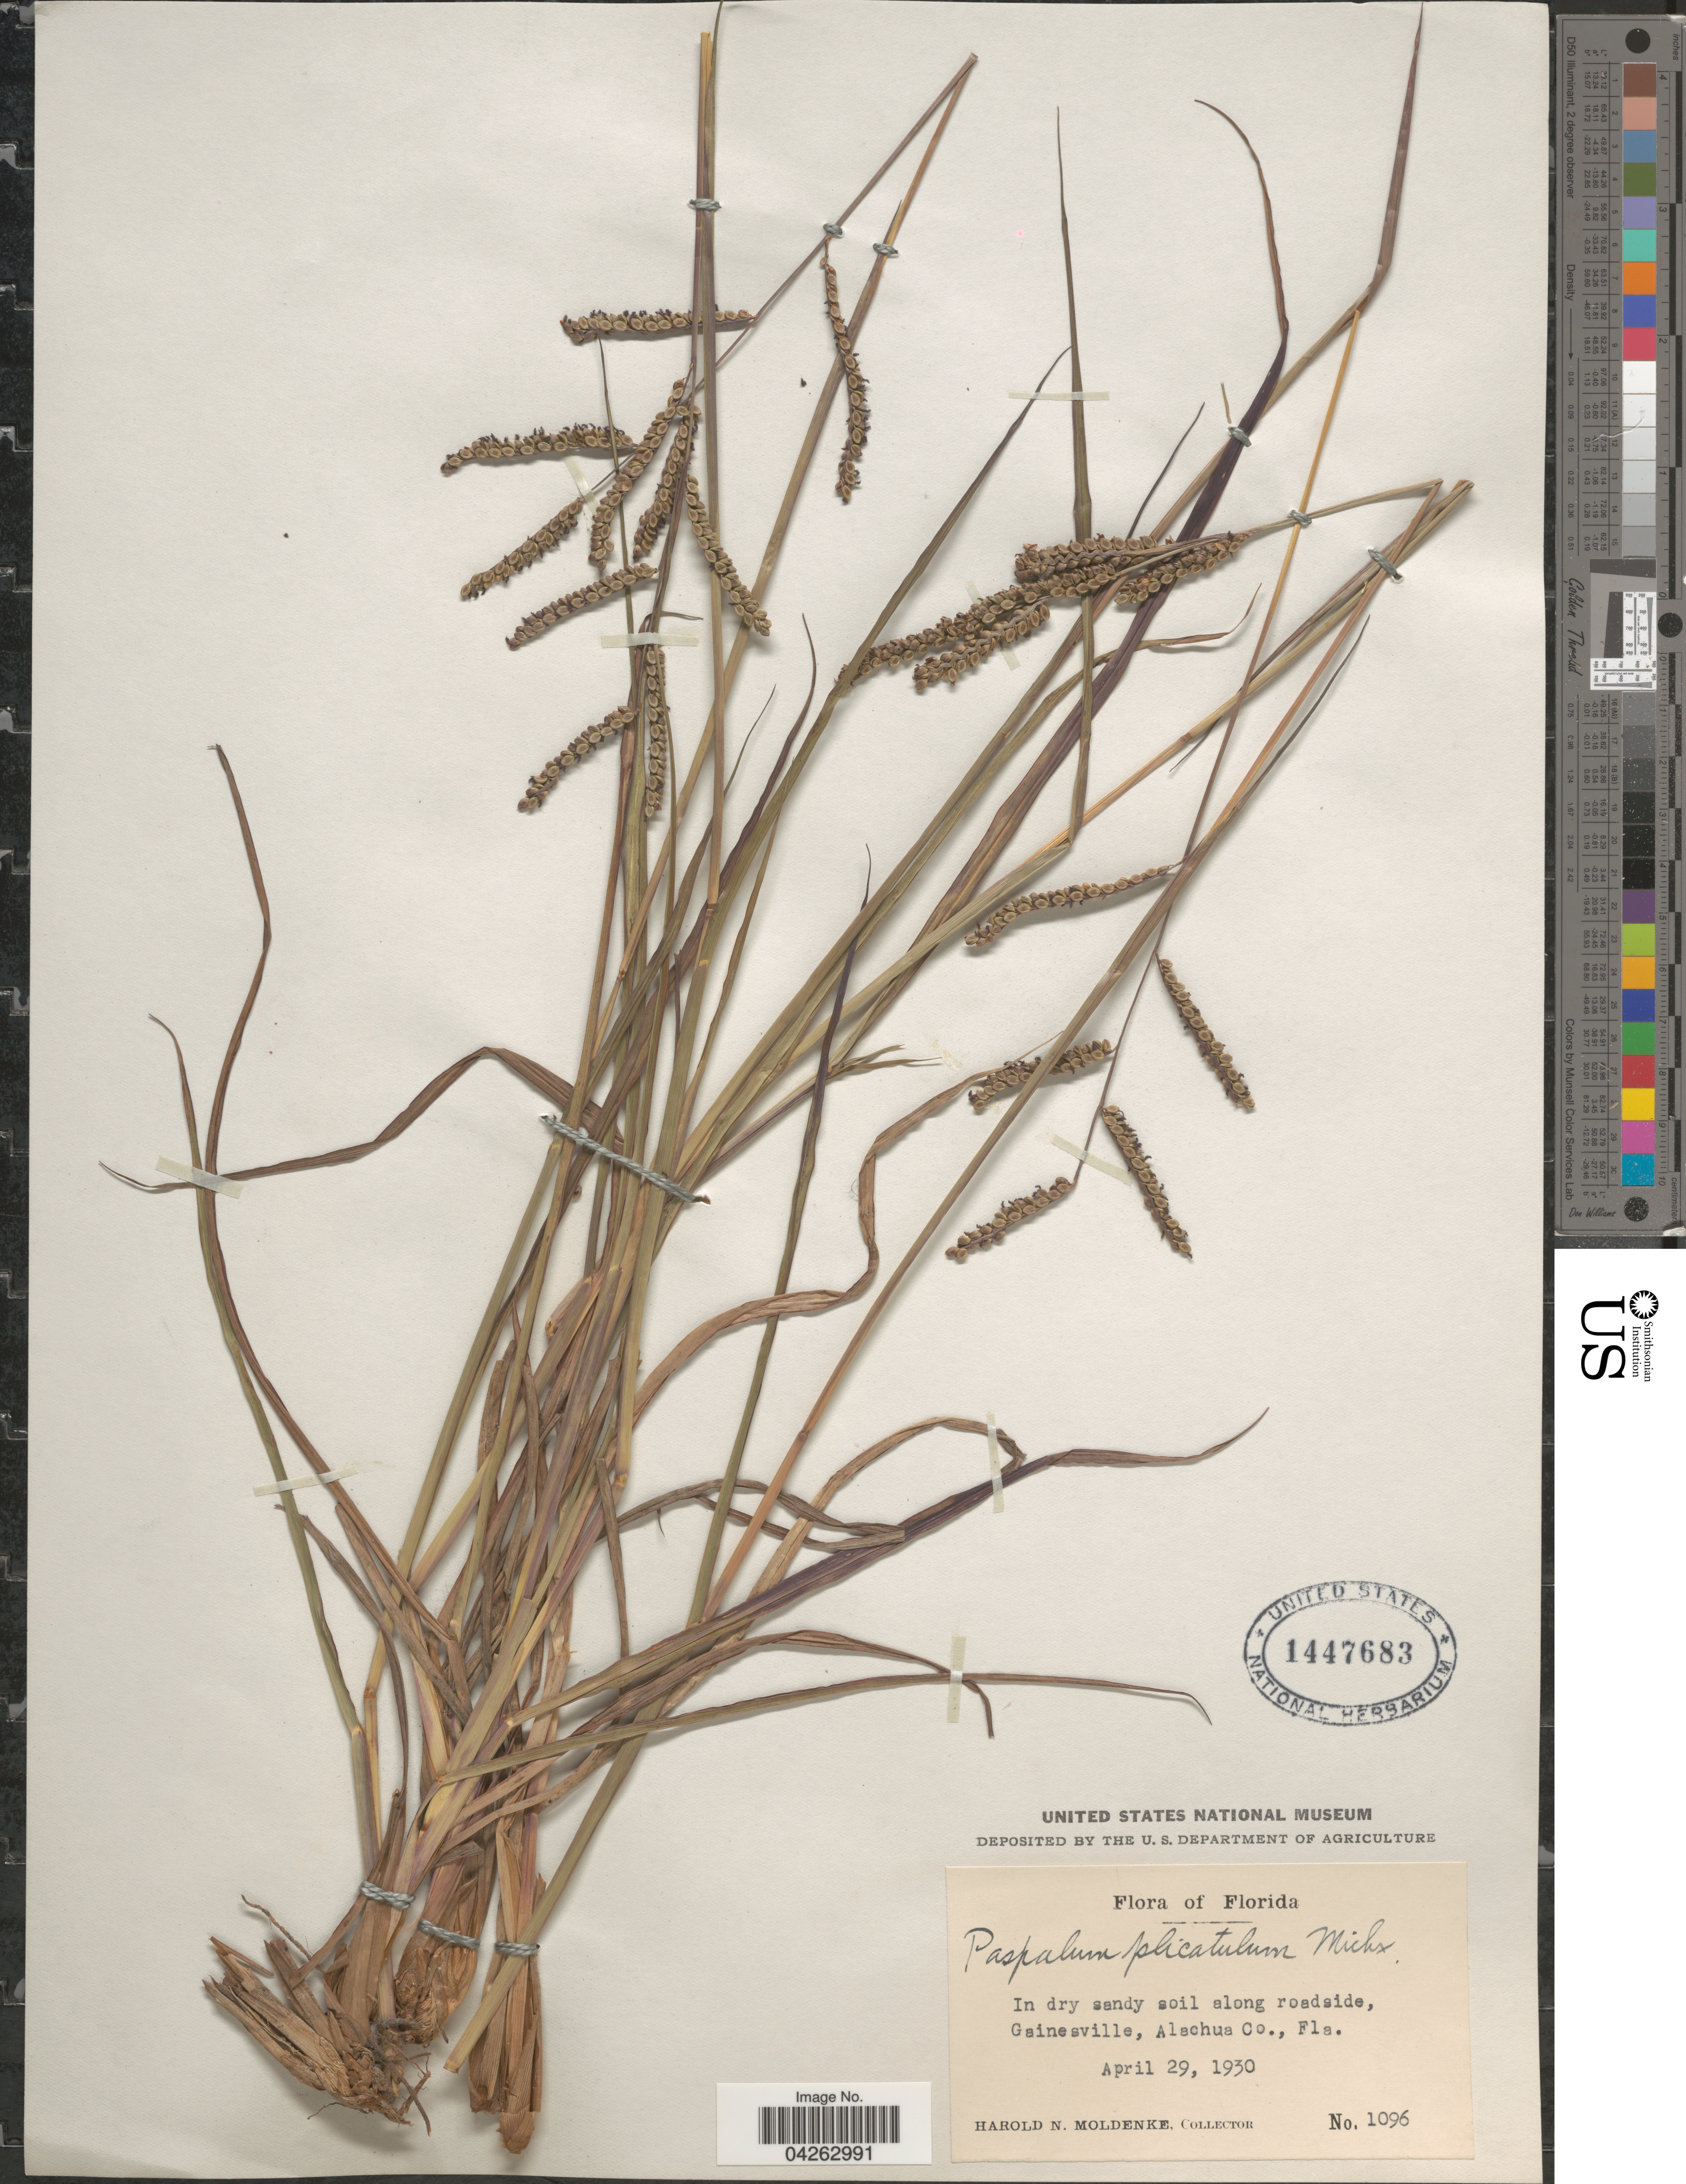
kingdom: Plantae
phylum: Tracheophyta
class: Liliopsida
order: Poales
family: Poaceae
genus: Paspalum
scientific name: Paspalum plicatulum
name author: Michx.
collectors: H. N. Moldenke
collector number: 1096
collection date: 1930-04-29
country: United States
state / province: Florida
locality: In dry sandy soil along roadside, Gainesville, Alachua Co.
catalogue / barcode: US 1447683